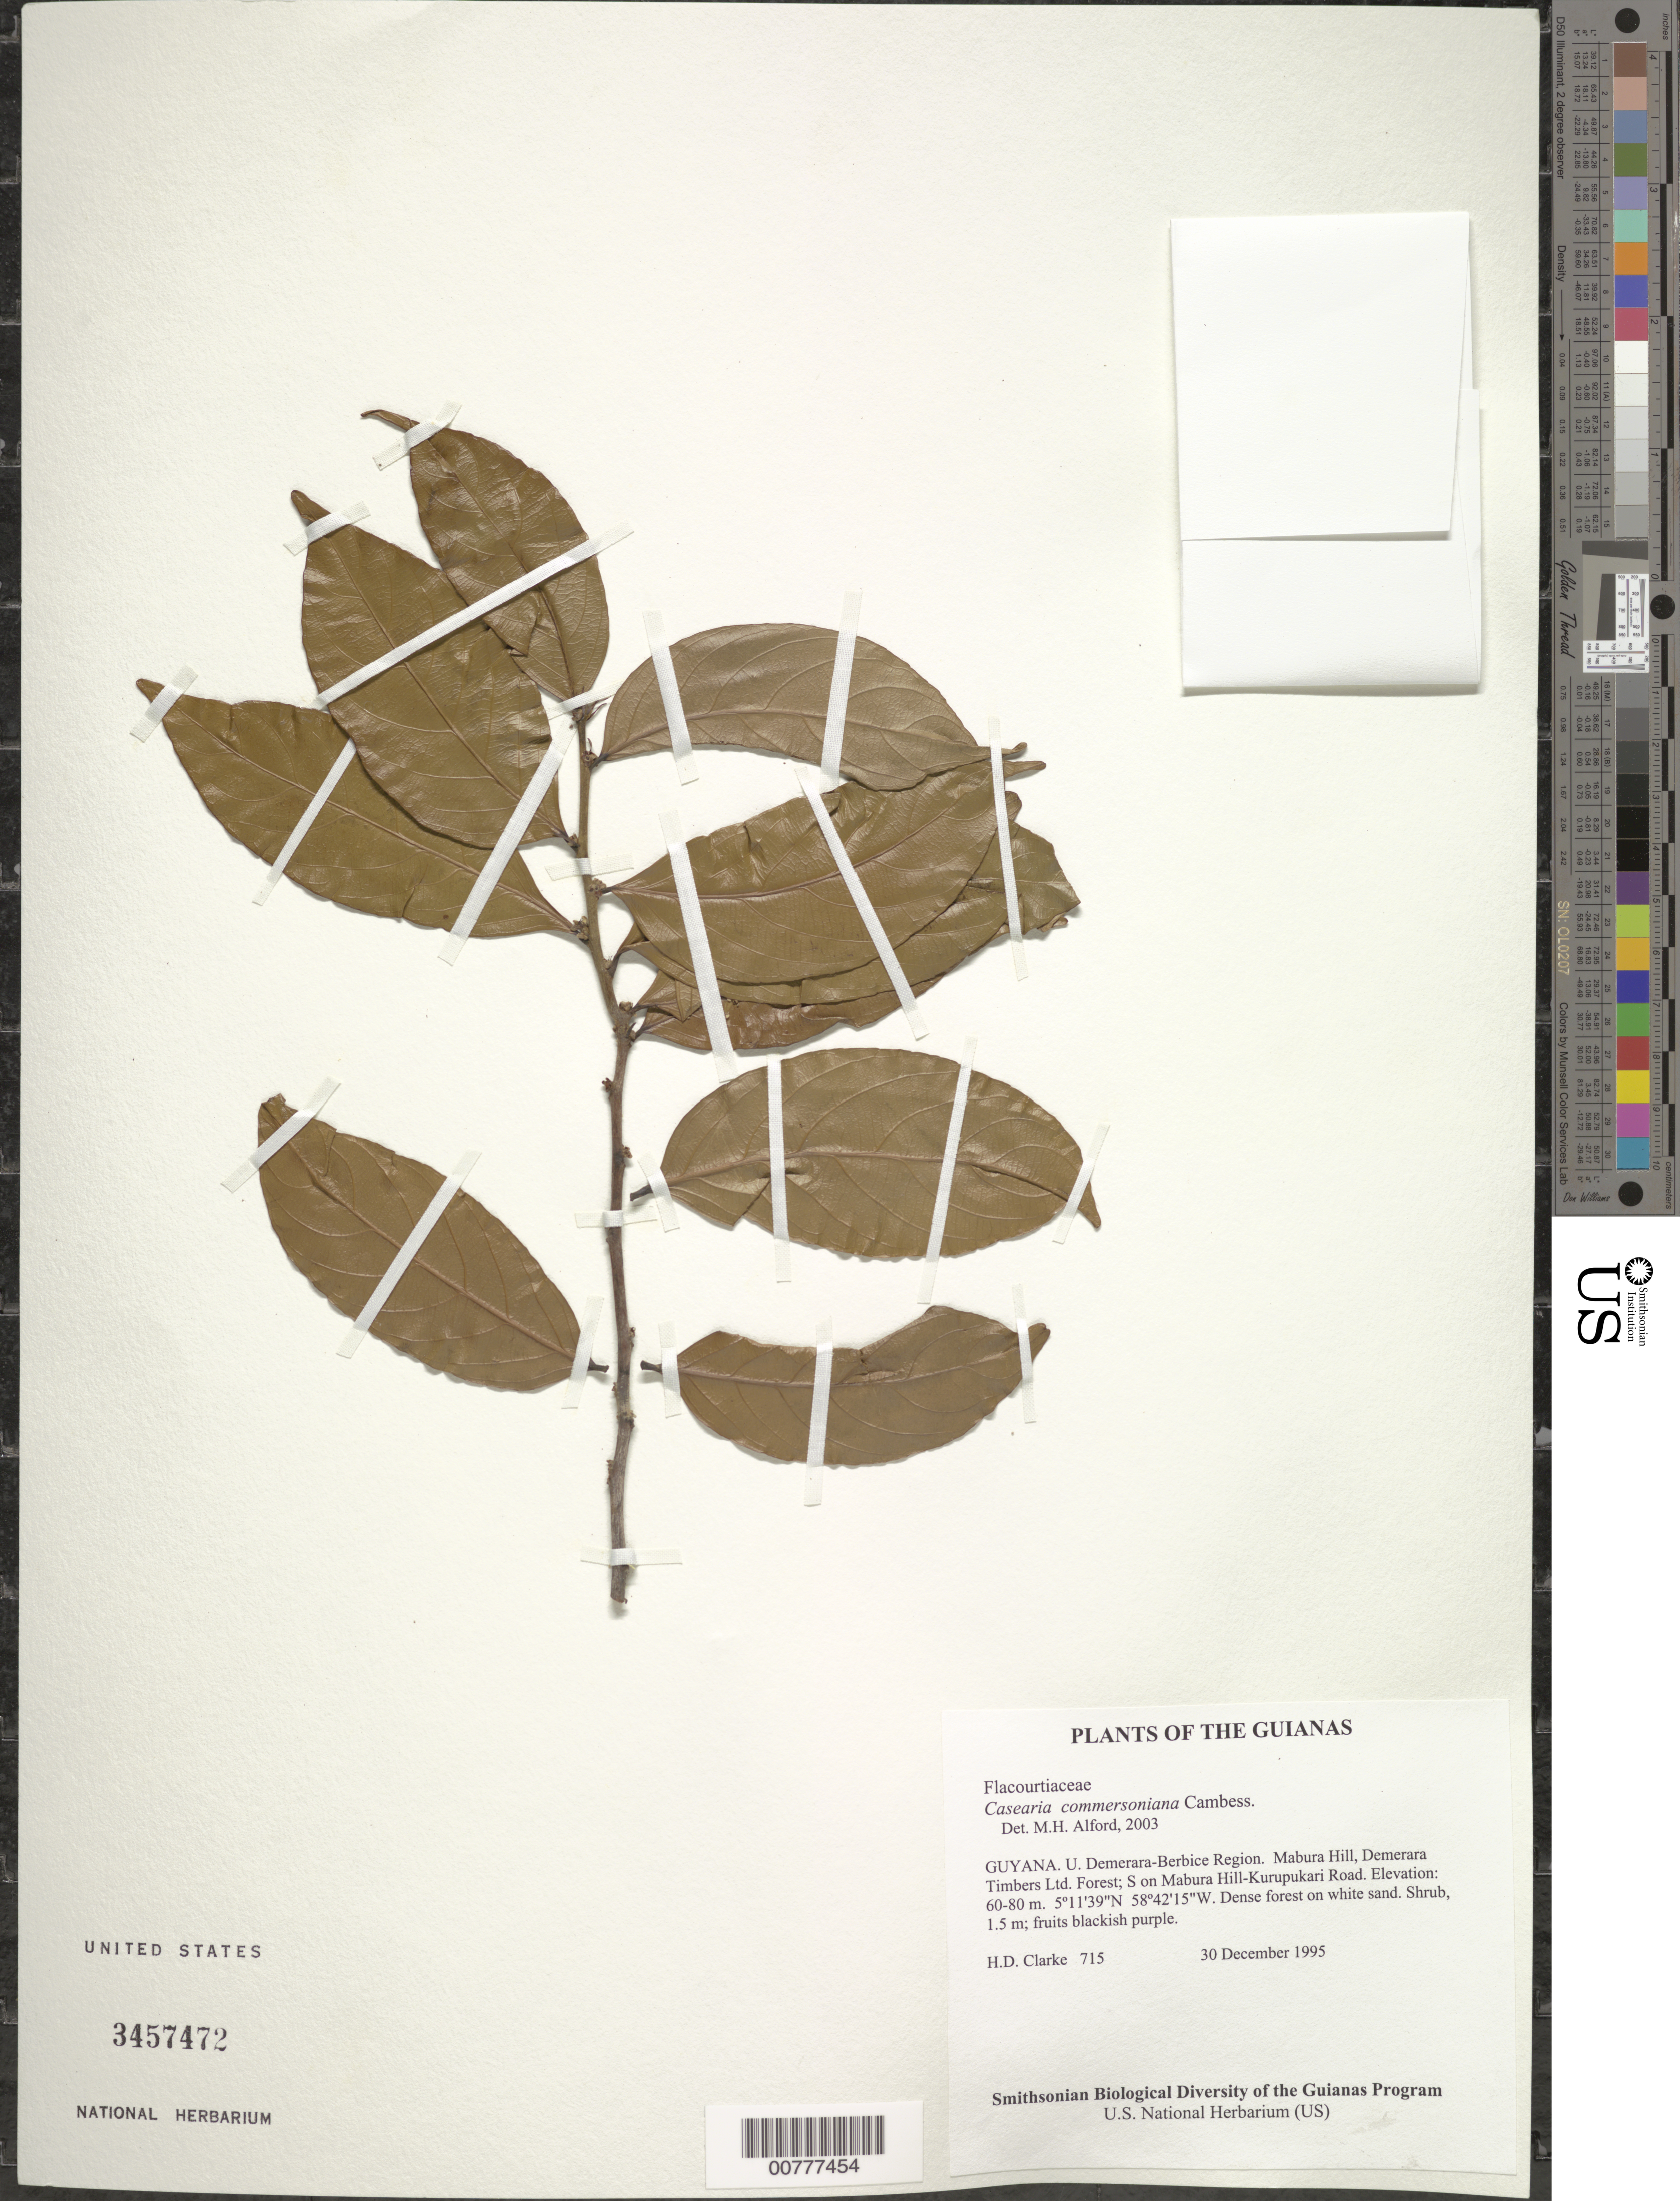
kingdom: Plantae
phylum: Tracheophyta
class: Magnoliopsida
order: Malpighiales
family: Salicaceae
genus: Piparea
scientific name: Piparea dentata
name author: Aubl.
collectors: H. D. Clarke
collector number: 715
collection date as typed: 30 December 1995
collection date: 1995-12-30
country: Guyana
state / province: U. Demerara-Berbice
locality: Mabura Hill, Demerara Timbers Ltd. Forest; S on Mabura Hill-Kurupukari Road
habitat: Dense forest on white sand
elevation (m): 60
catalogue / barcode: US 3457472